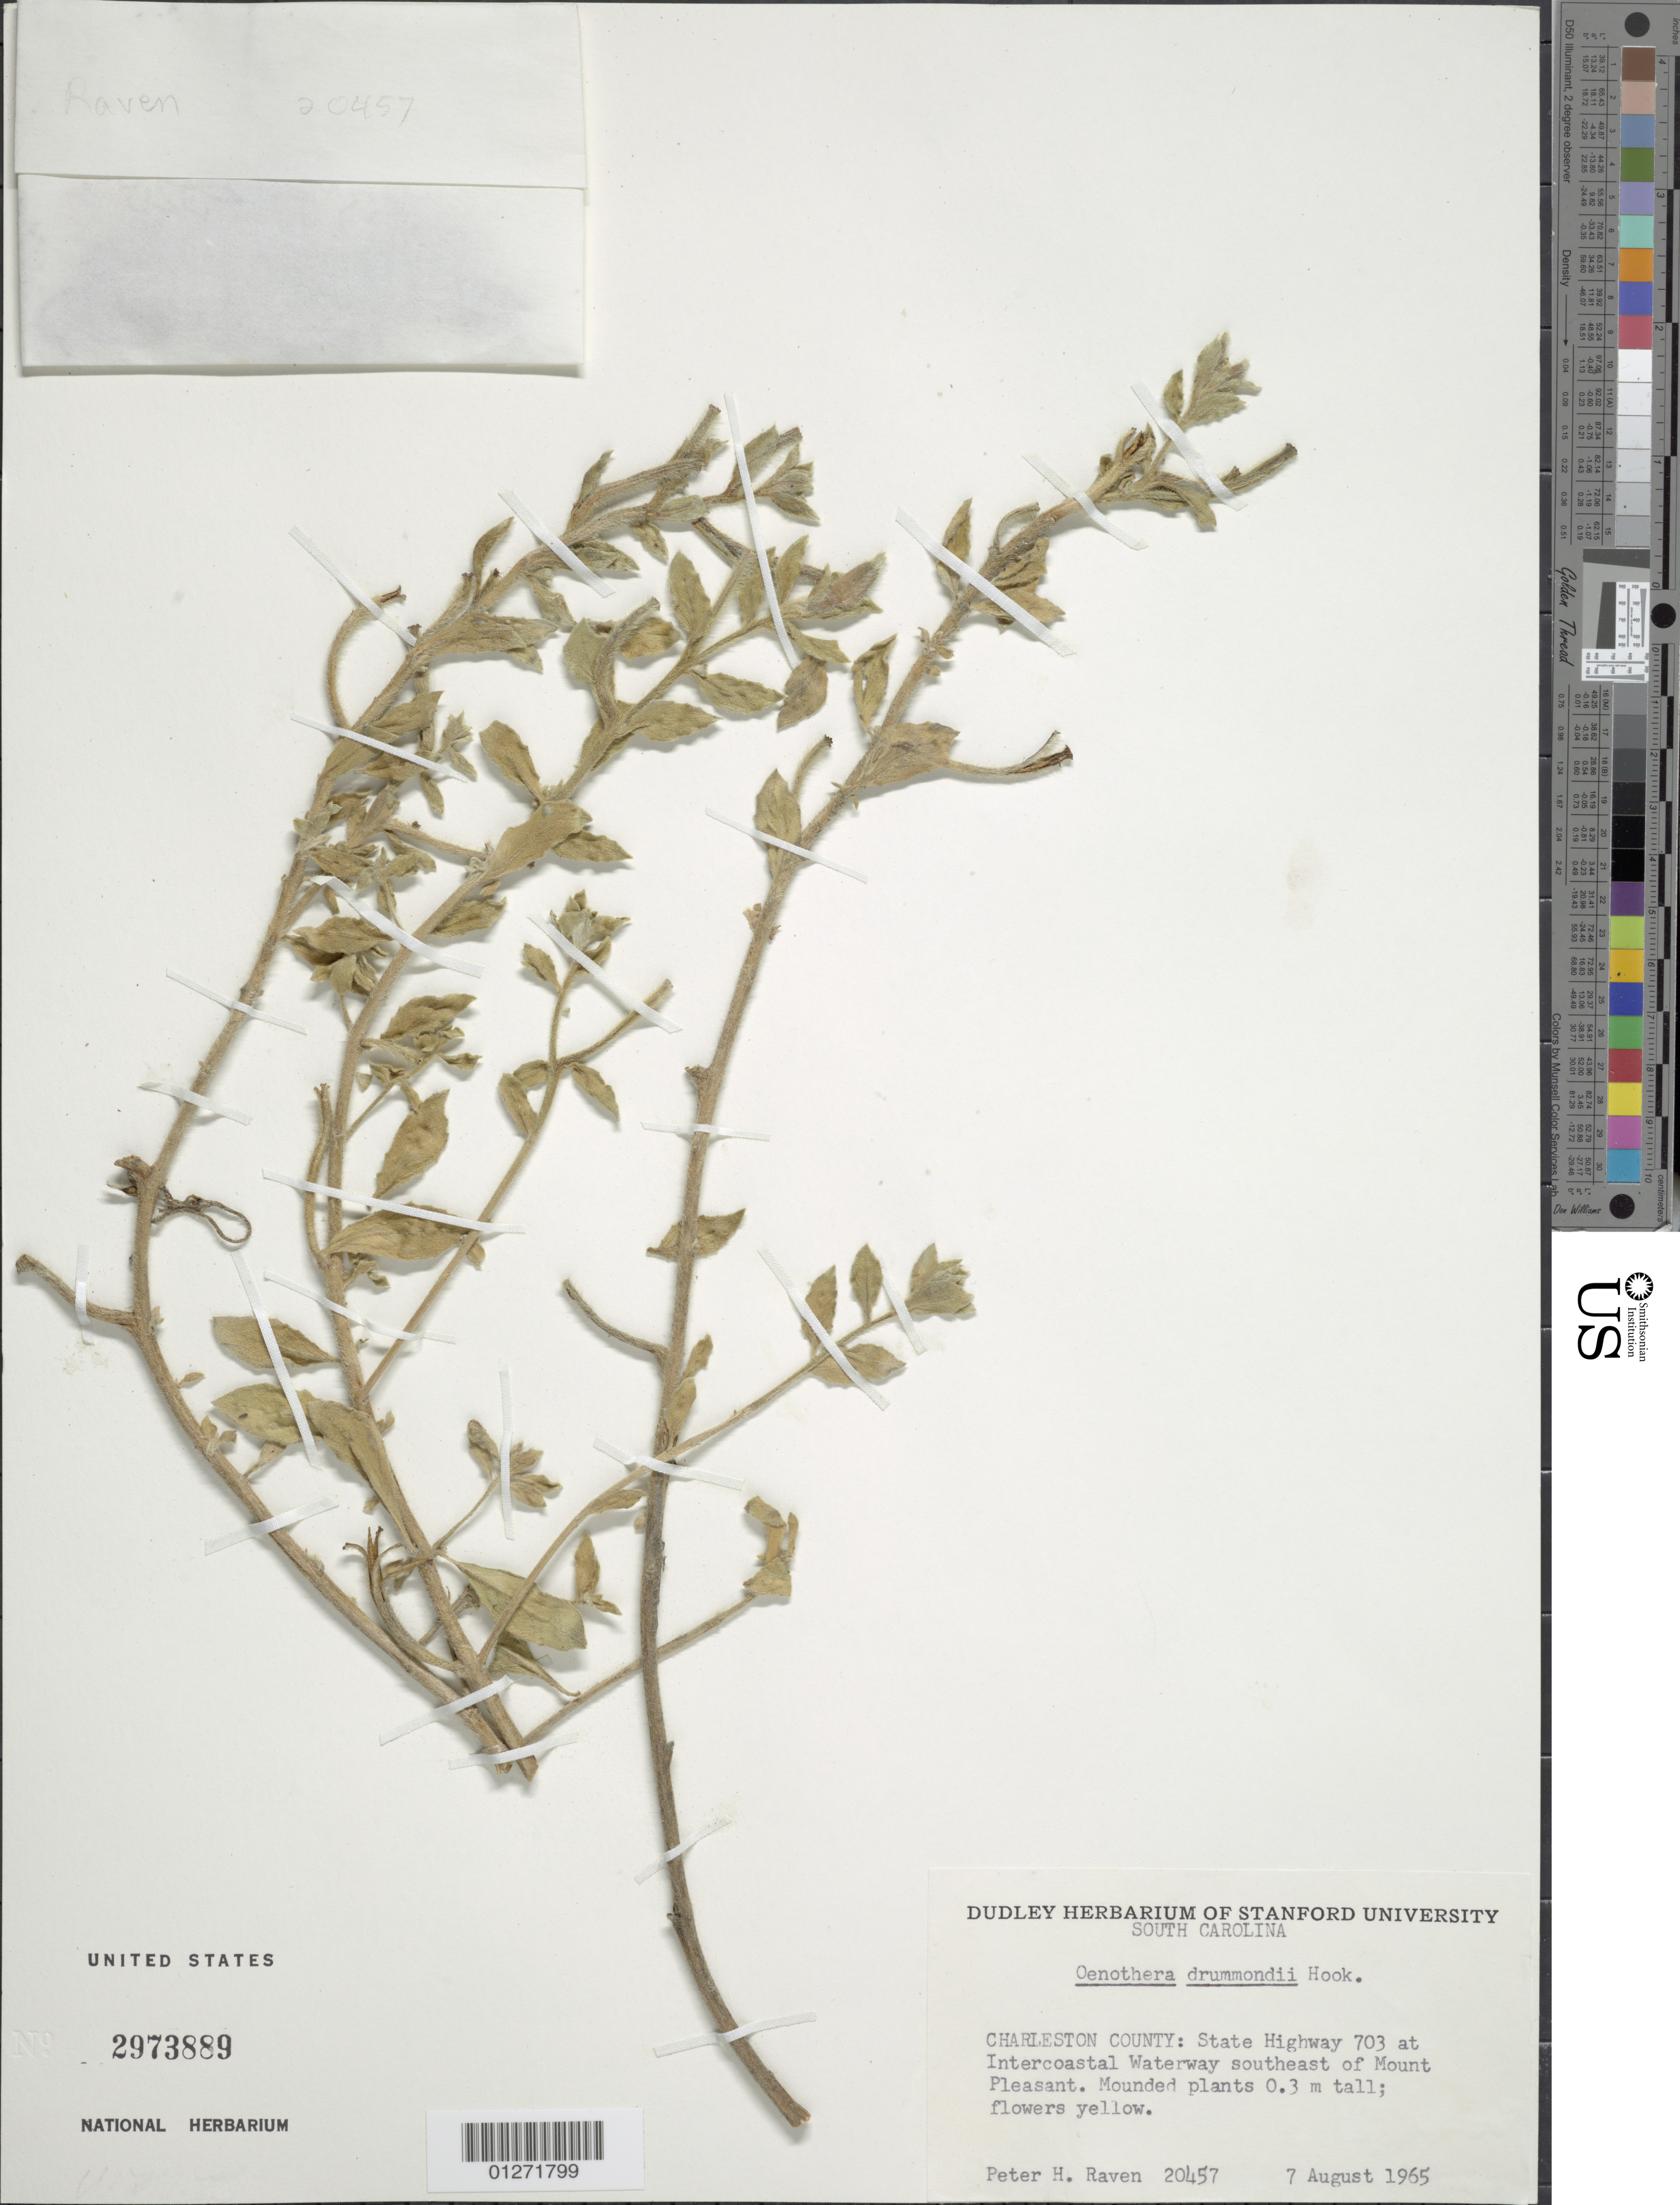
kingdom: Plantae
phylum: Tracheophyta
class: Magnoliopsida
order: Myrtales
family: Onagraceae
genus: Oenothera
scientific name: Oenothera drummondii subsp. drummondii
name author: Hook.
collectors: P. Raven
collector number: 20457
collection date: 1965-08-07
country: United States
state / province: South Carolina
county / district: Charleston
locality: State Hwy 703 at Intercostal Waterway SE of Mount Pleasant.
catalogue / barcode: US 2973889